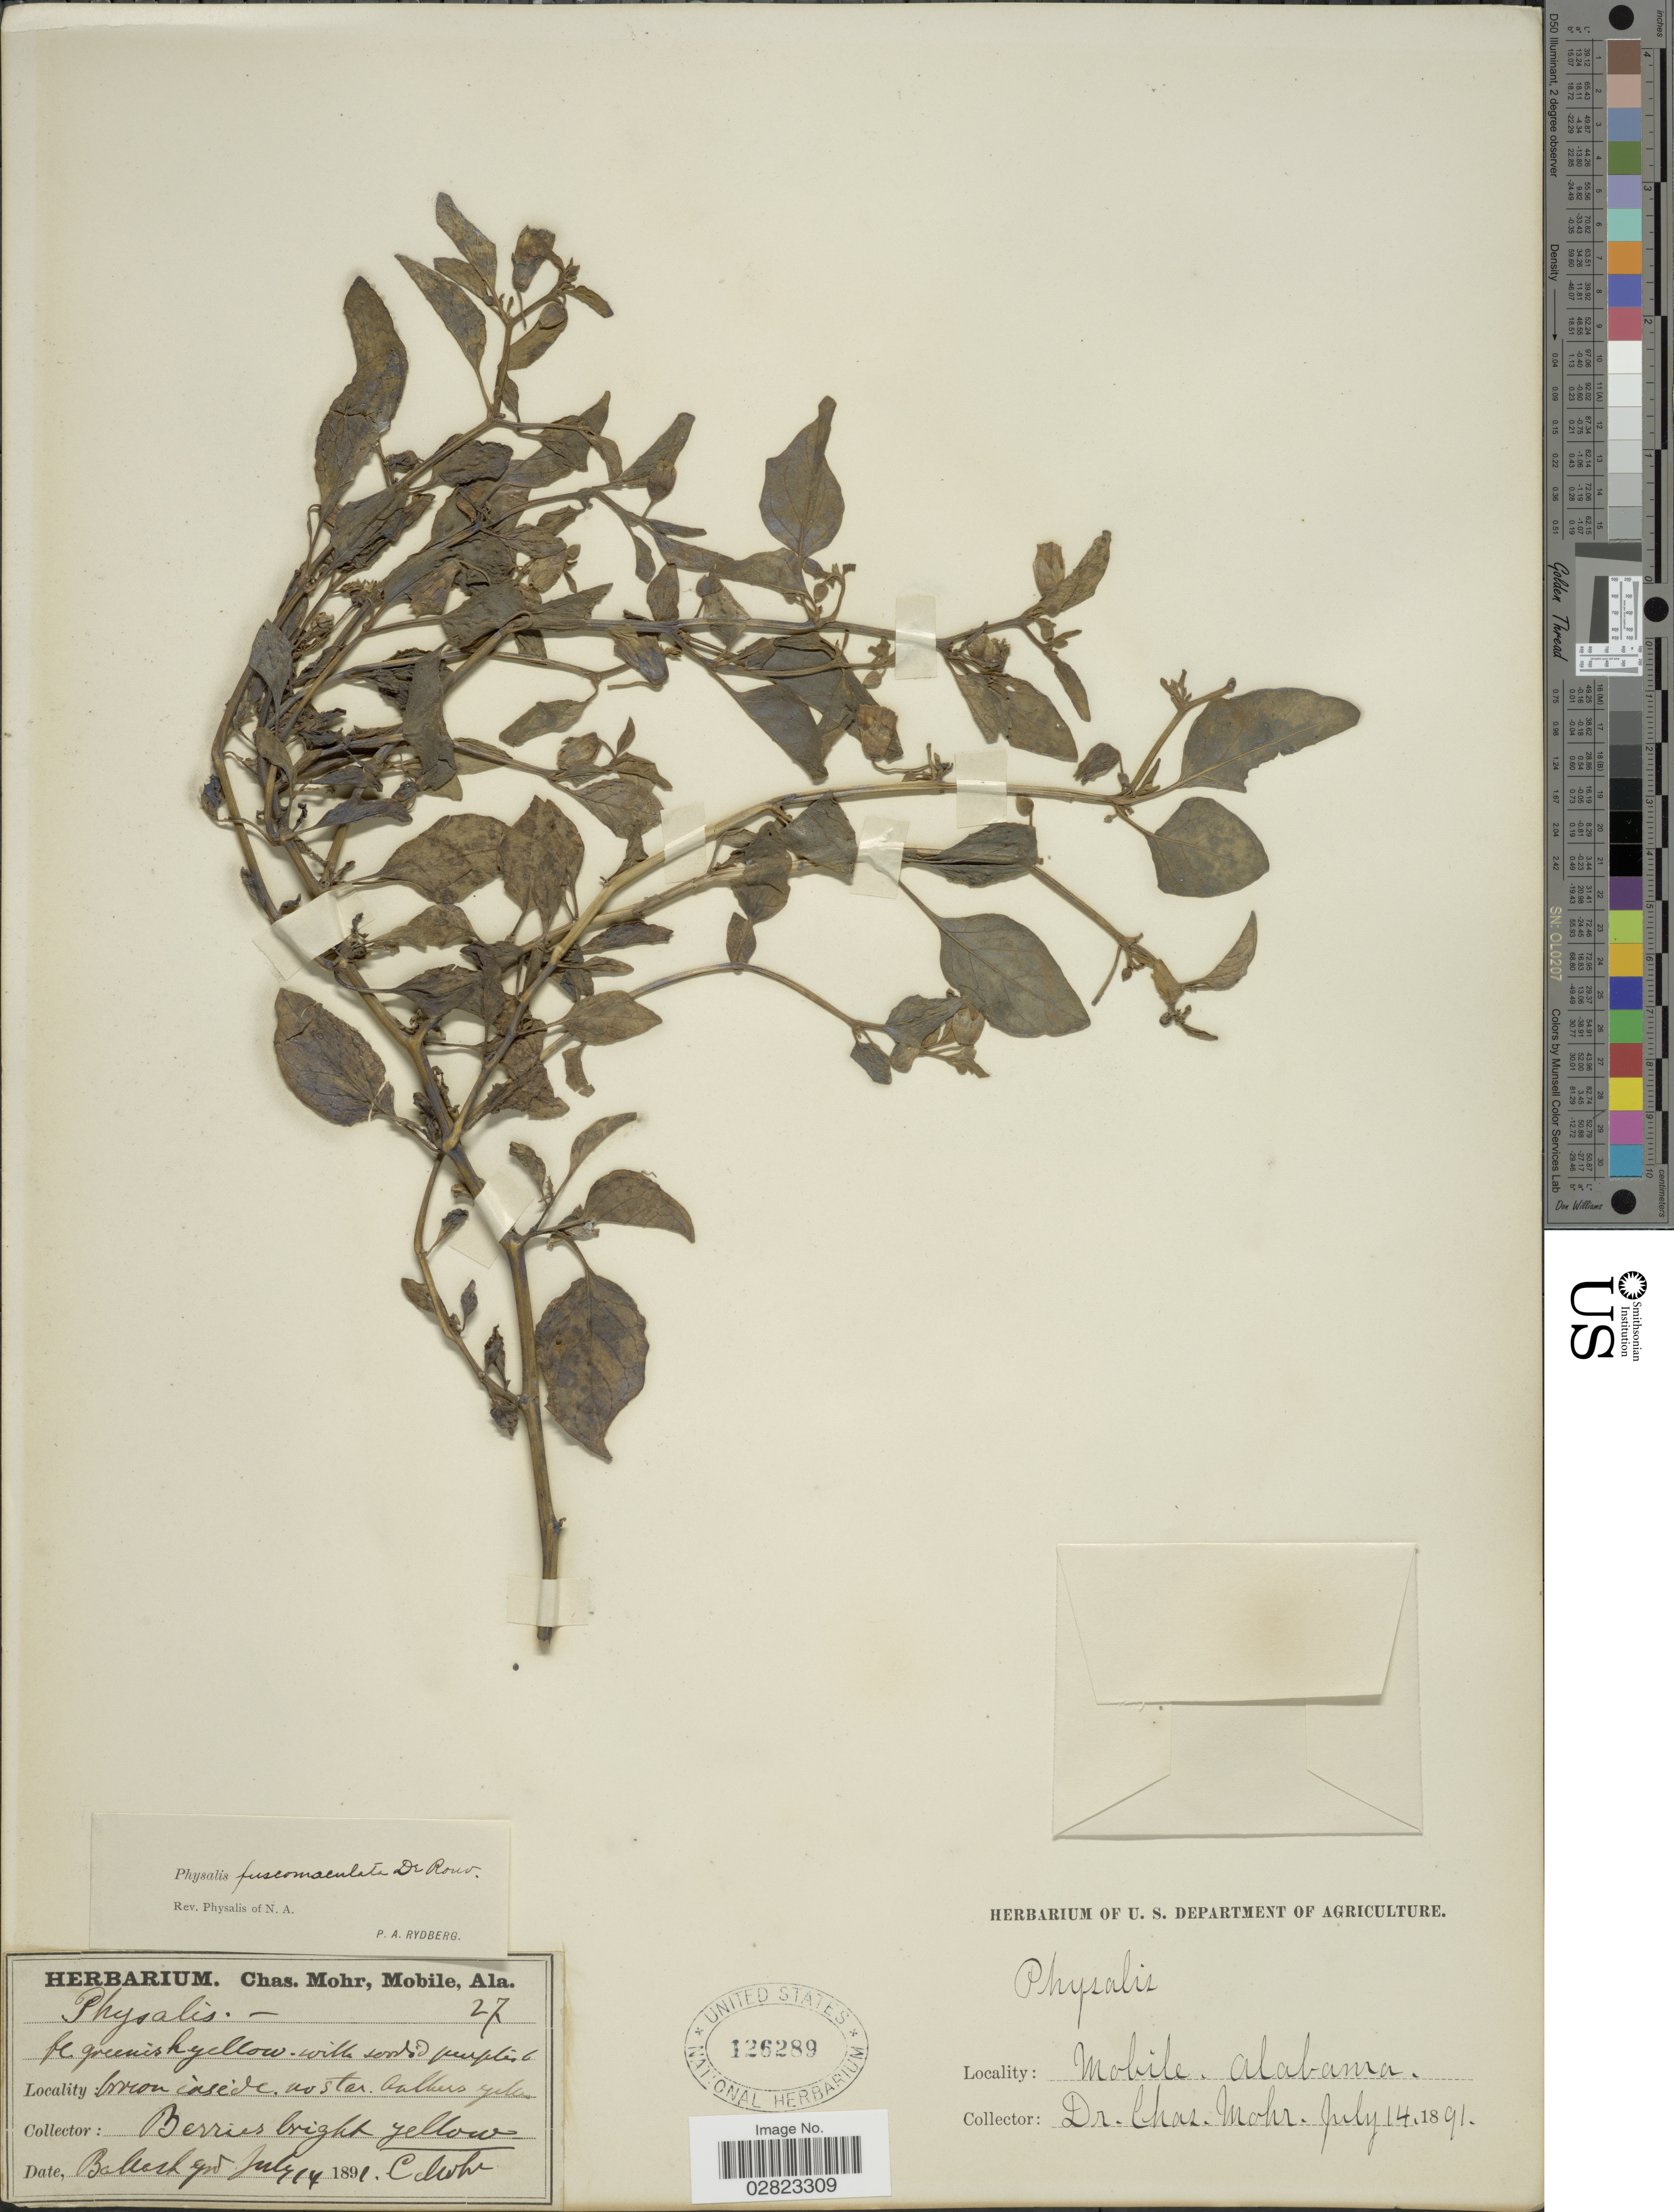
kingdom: Plantae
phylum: Tracheophyta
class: Magnoliopsida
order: Solanales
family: Solanaceae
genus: Physalis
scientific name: Physalis fuscomaculata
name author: Rouville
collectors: Mohr, C. T. (herbarium)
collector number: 27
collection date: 1891-07-14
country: United States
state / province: Alabama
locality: Mobile, Ballast grd.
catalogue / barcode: US 126289